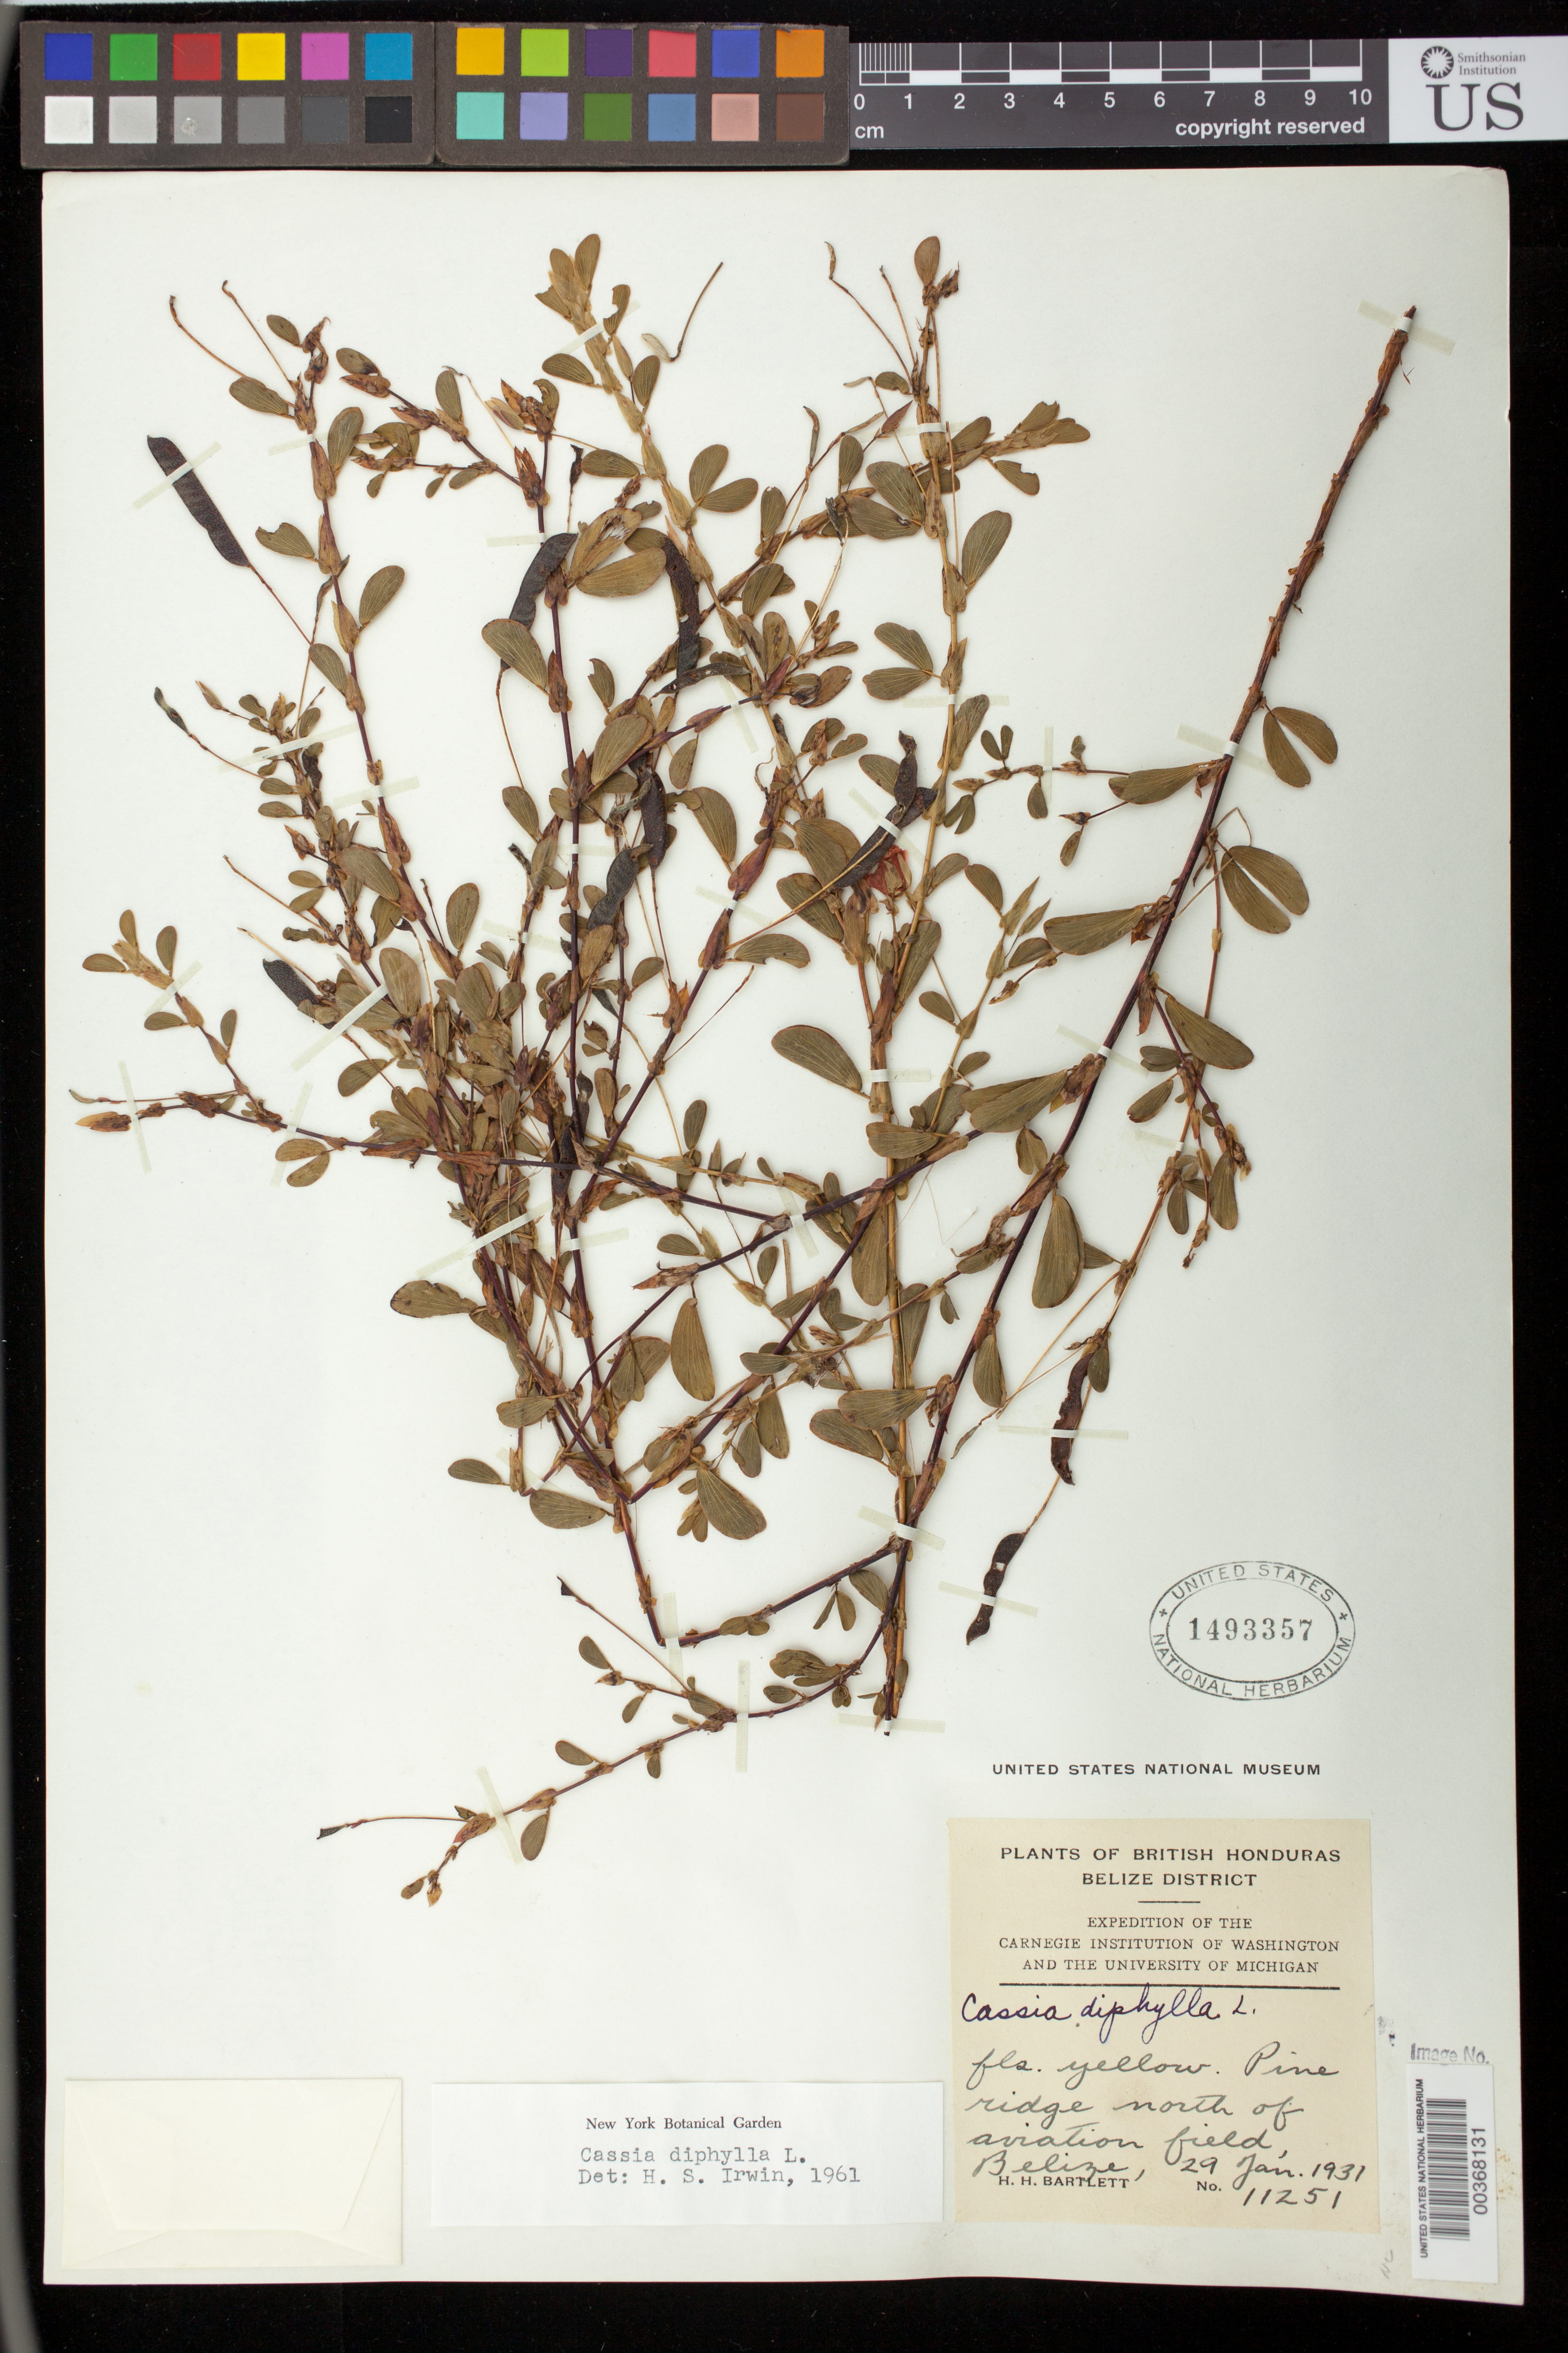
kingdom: Plantae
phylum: Tracheophyta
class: Magnoliopsida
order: Fabales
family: Fabaceae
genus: Chamaecrista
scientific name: Chamaecrista diphylla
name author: (L.) Greene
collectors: H. H. Bartlett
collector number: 11251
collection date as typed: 29 Jan 1931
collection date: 1931-01-29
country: Belize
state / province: Belize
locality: N of aviation field, Belize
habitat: Pine ridge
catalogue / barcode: US 1493357